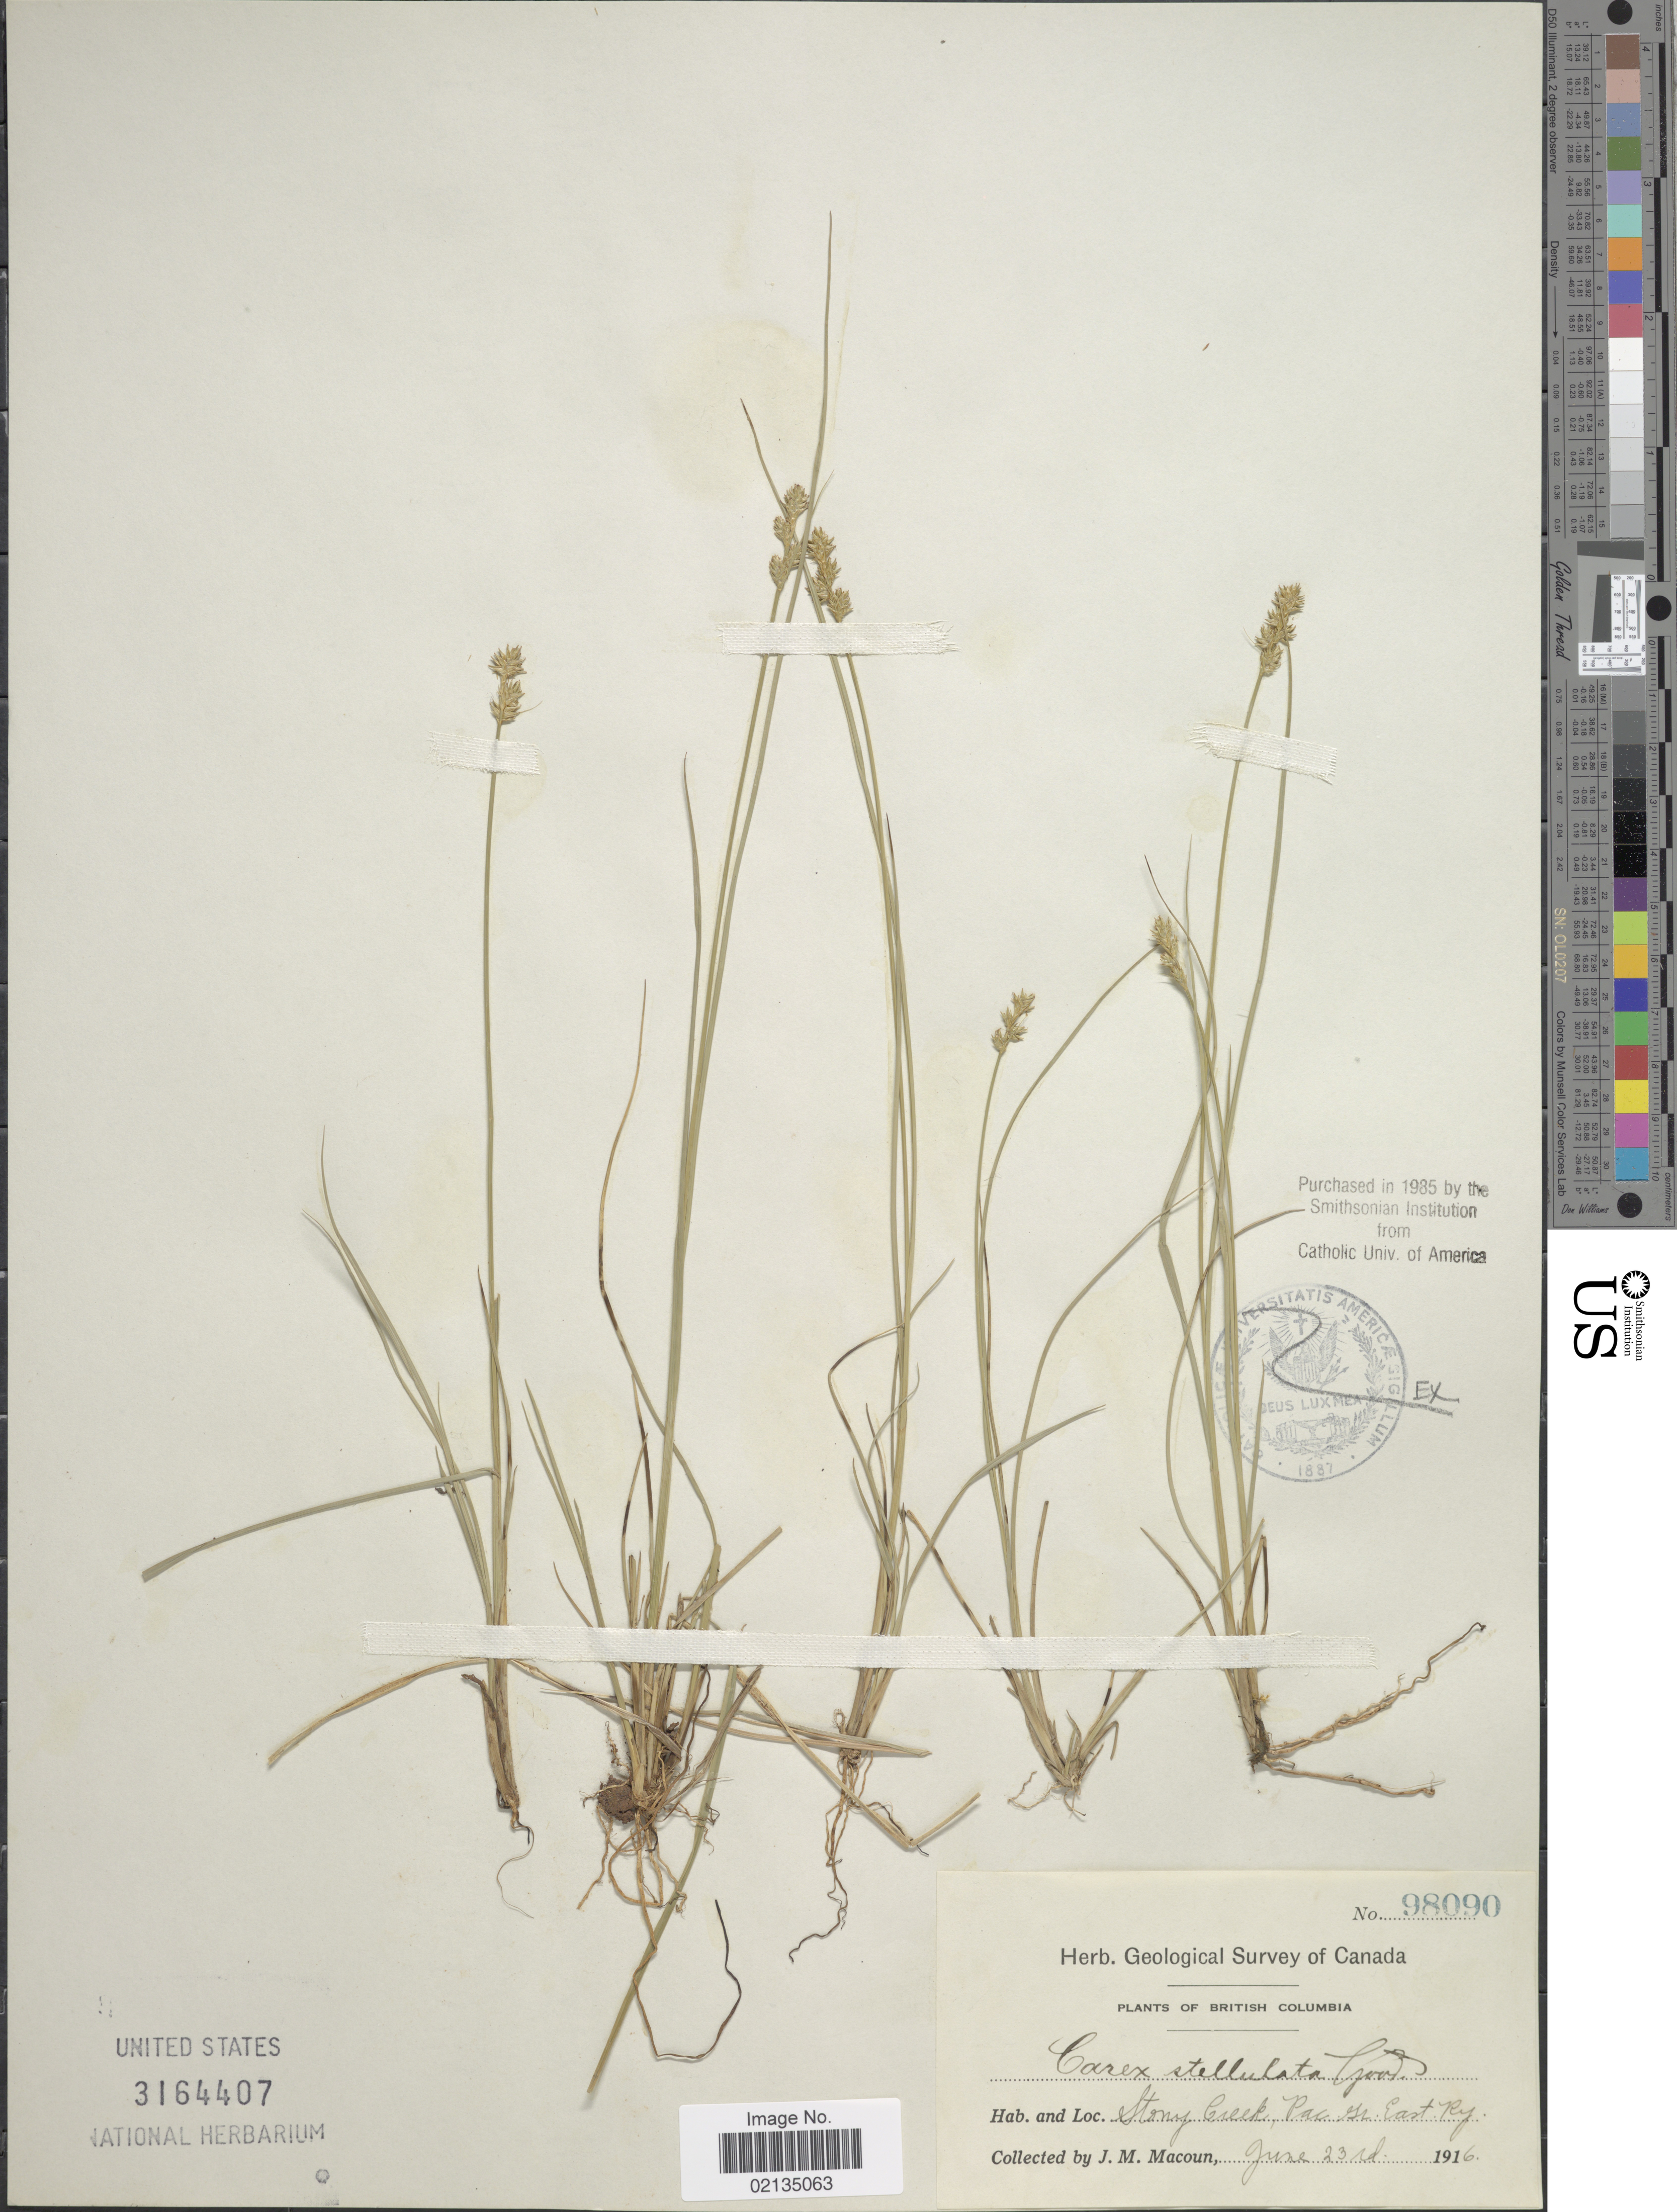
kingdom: Plantae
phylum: Tracheophyta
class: Liliopsida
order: Poales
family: Cyperaceae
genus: Carex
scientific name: Carex echinata subsp. echinata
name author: Murray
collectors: J. M. Macoun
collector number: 98090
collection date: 1916-06-23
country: Canada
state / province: British Columbia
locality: Stony Creek, Pac Gr. East Ry.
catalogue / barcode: US 3164407